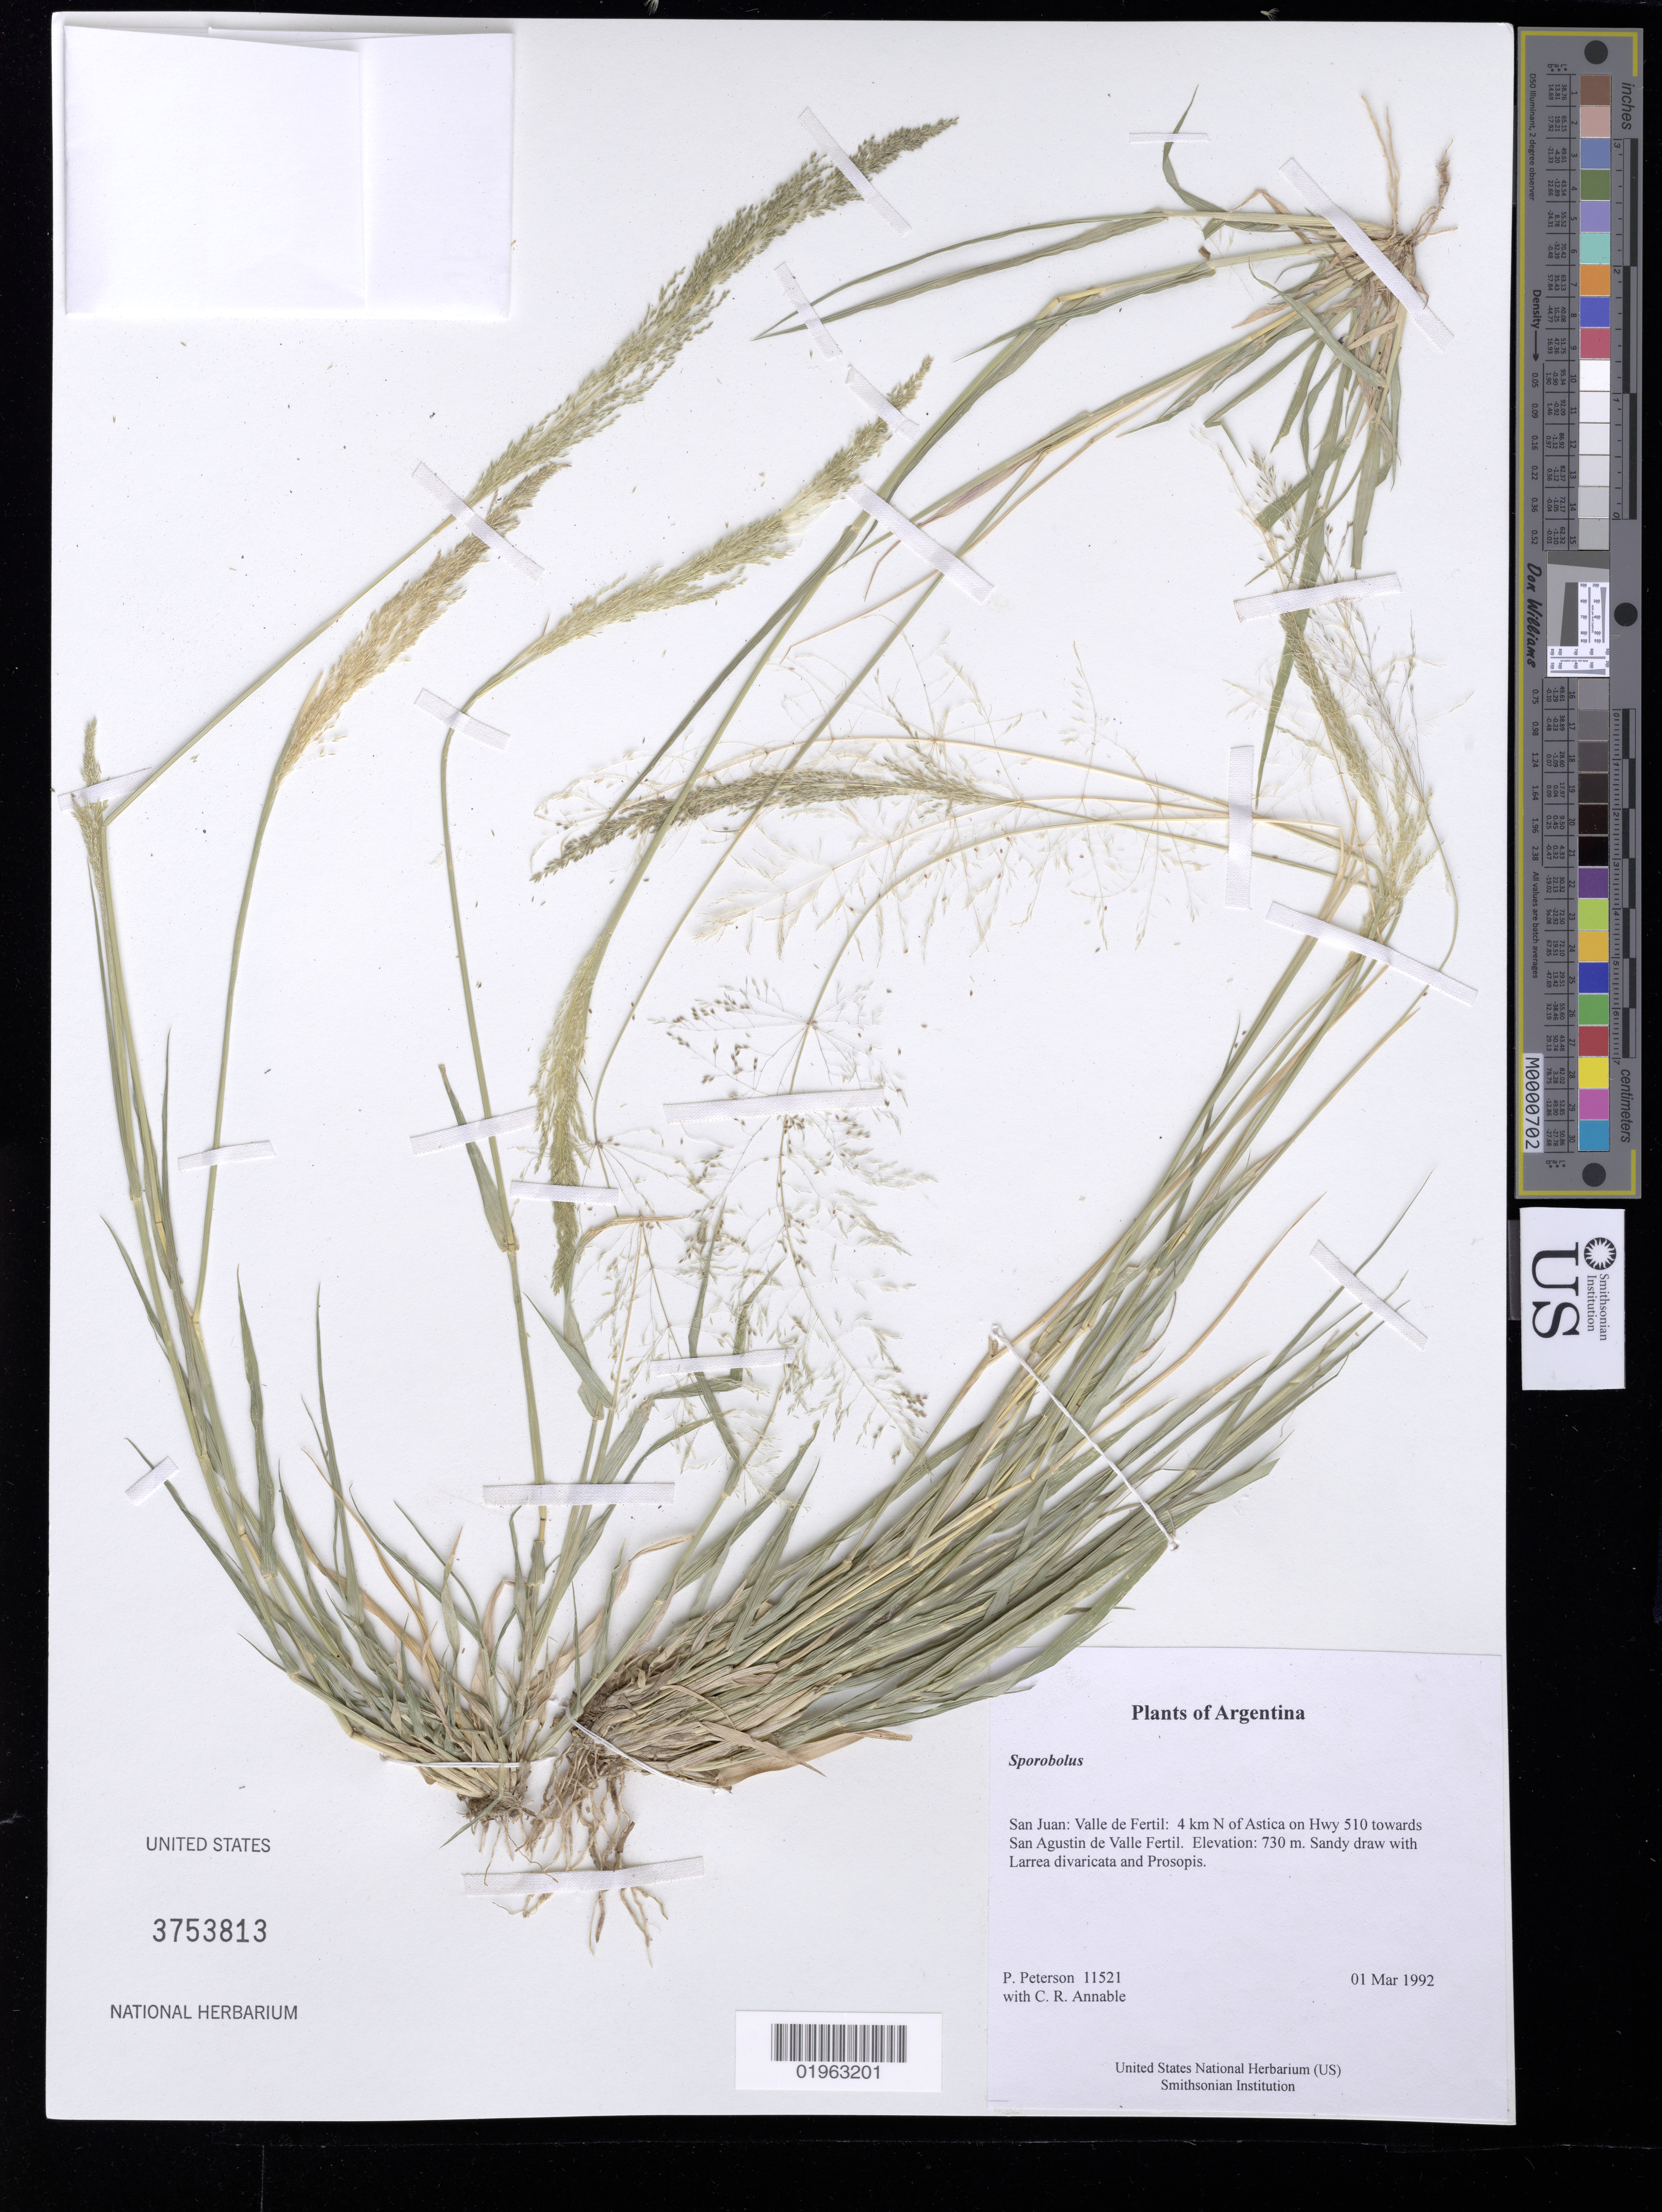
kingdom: Plantae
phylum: Tracheophyta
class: Liliopsida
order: Poales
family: Poaceae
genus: Sporobolus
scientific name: Sporobolus sp.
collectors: P. M. Peterson & C. R. Annable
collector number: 11521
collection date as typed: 01 Mar 1992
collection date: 1992-03-01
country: Argentina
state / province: San Juan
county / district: Valle de Fertil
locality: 4 km N of Astica on Hwy 510 towards San Agustin de Valle Fertil.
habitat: Sandy draw with Larrea divaricata and Prosopis.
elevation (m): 730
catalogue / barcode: US 3753813